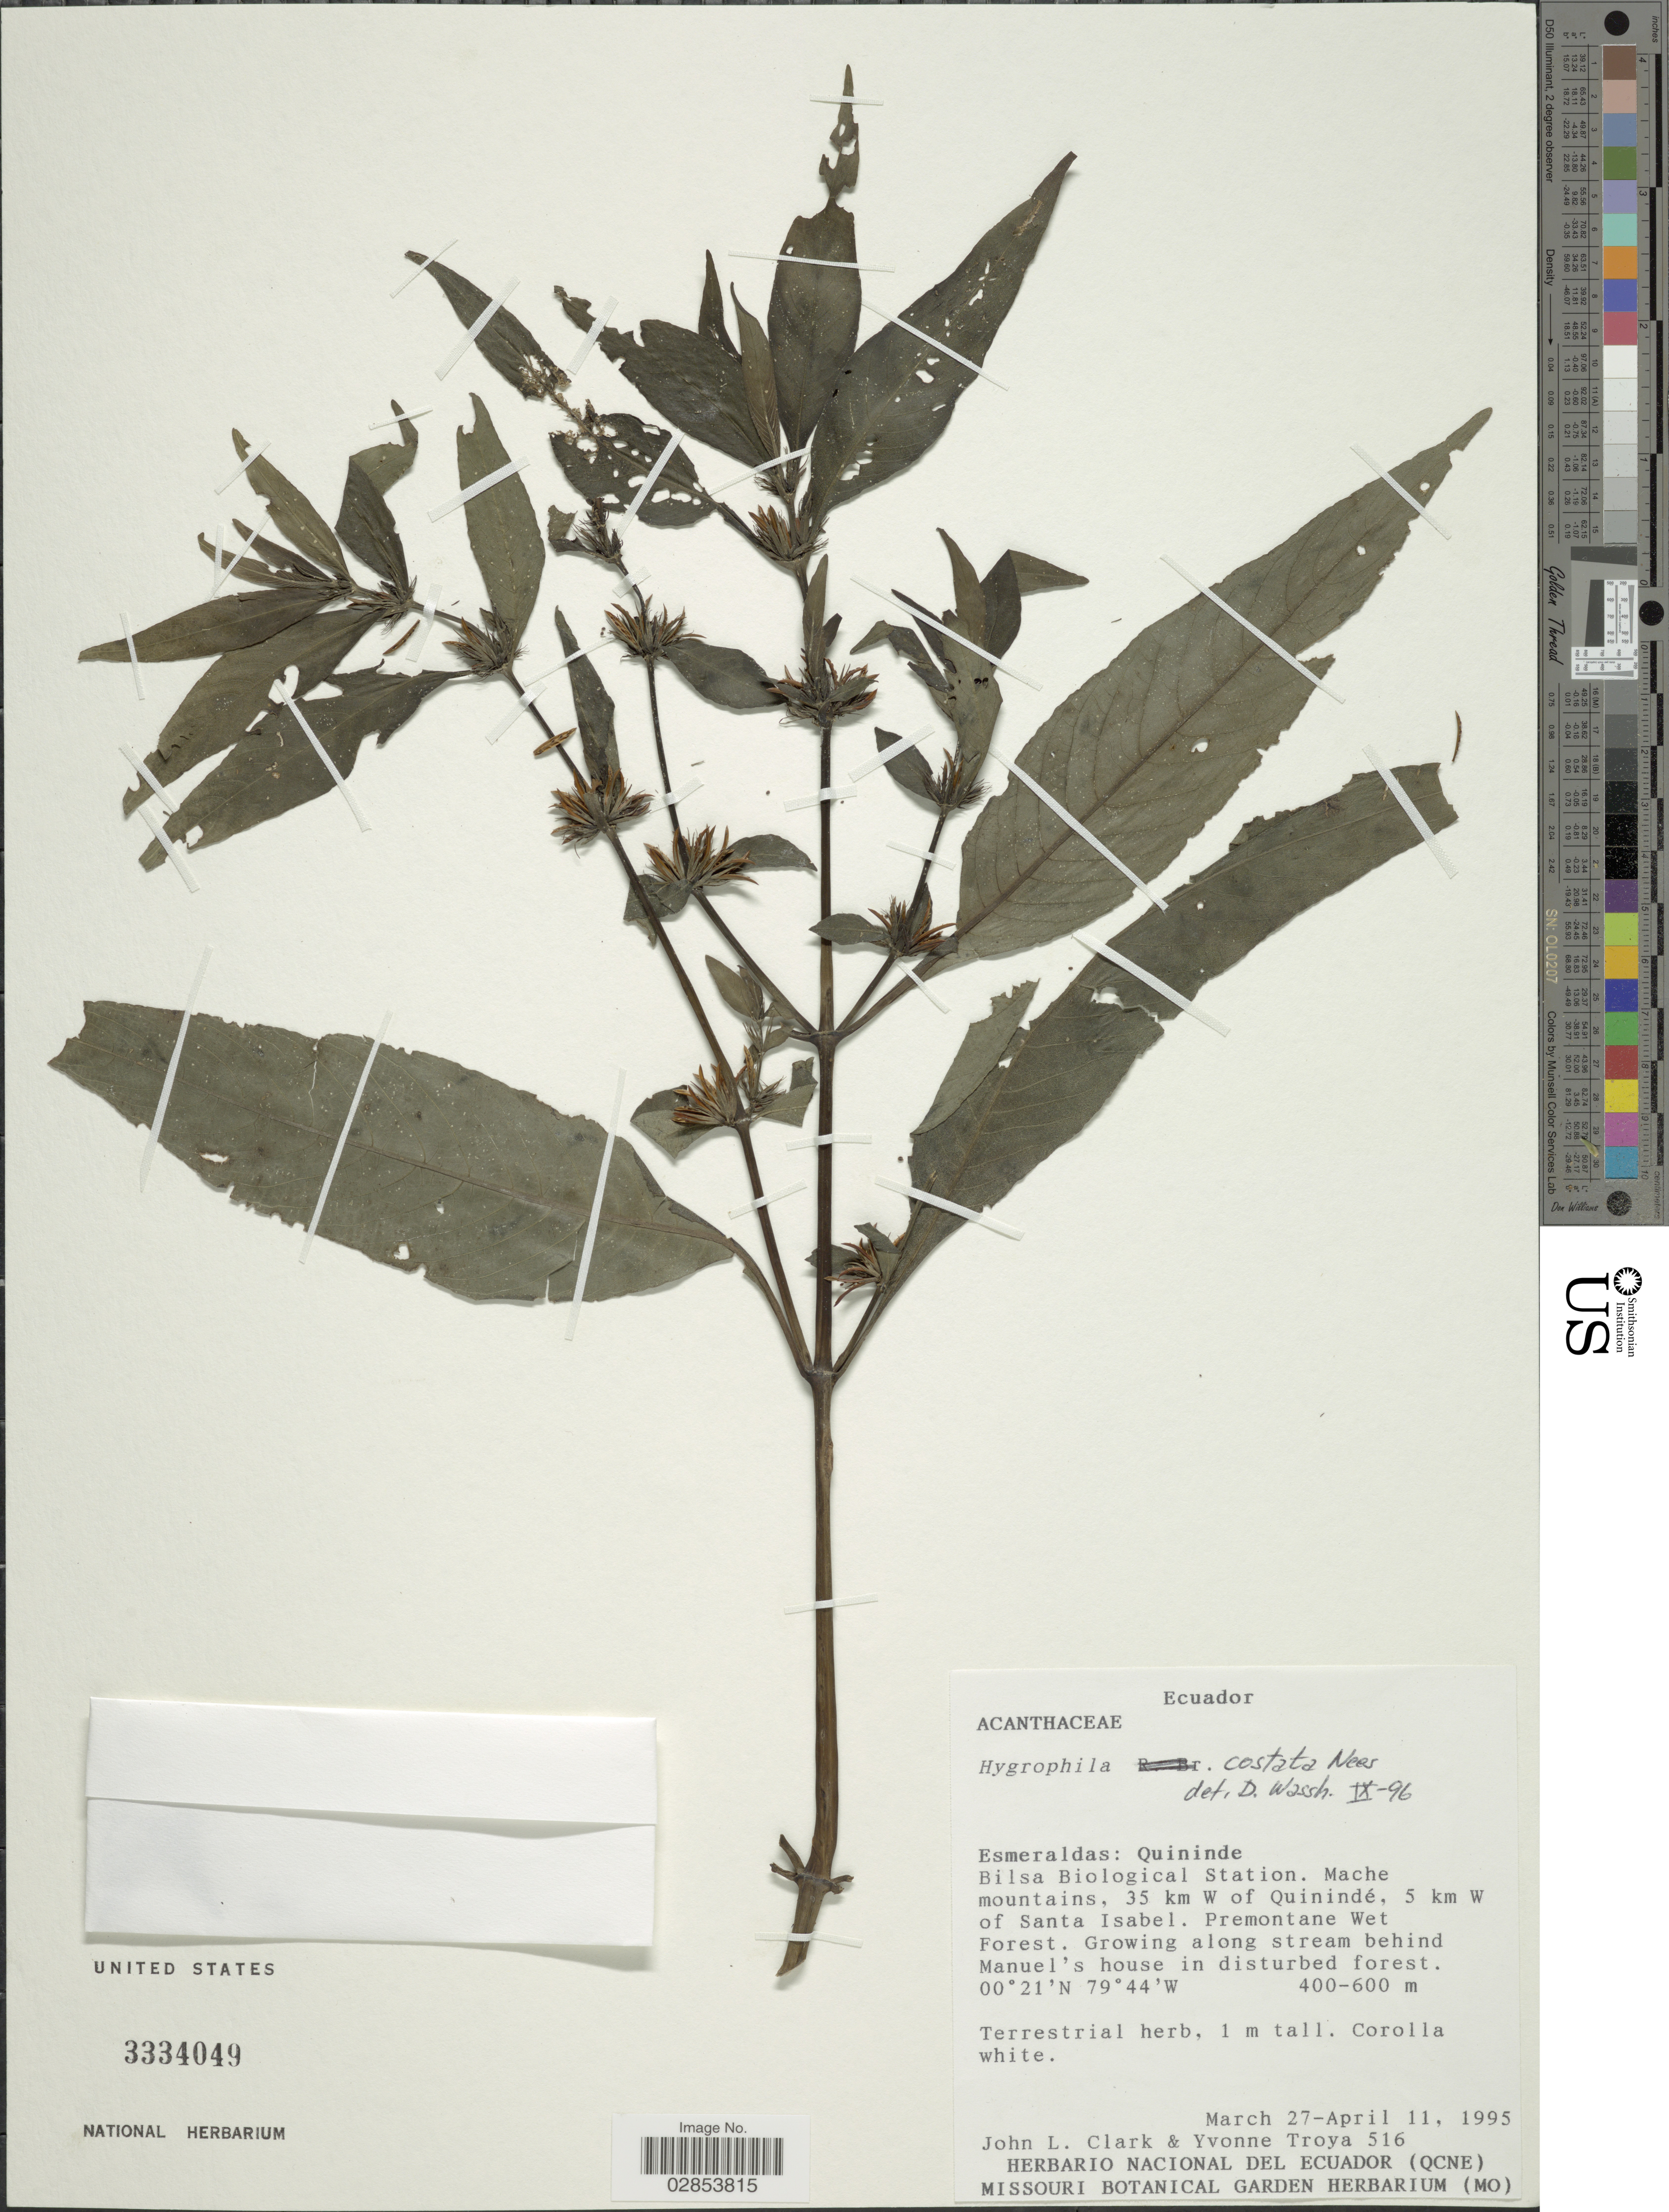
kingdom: Plantae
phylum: Tracheophyta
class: Magnoliopsida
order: Lamiales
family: Acanthaceae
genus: Hygrophila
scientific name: Hygrophila costata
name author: Nees & T. Nees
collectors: J. L. Clark & Y. Troya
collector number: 516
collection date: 1995-03-27/1995-04-11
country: Ecuador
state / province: Esmeraldas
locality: Quininde. Bilsa Biological Station. Mache mountains, 35 km W of Quinindé, 5 km W of Santa Isabel.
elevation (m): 400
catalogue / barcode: US 3334049